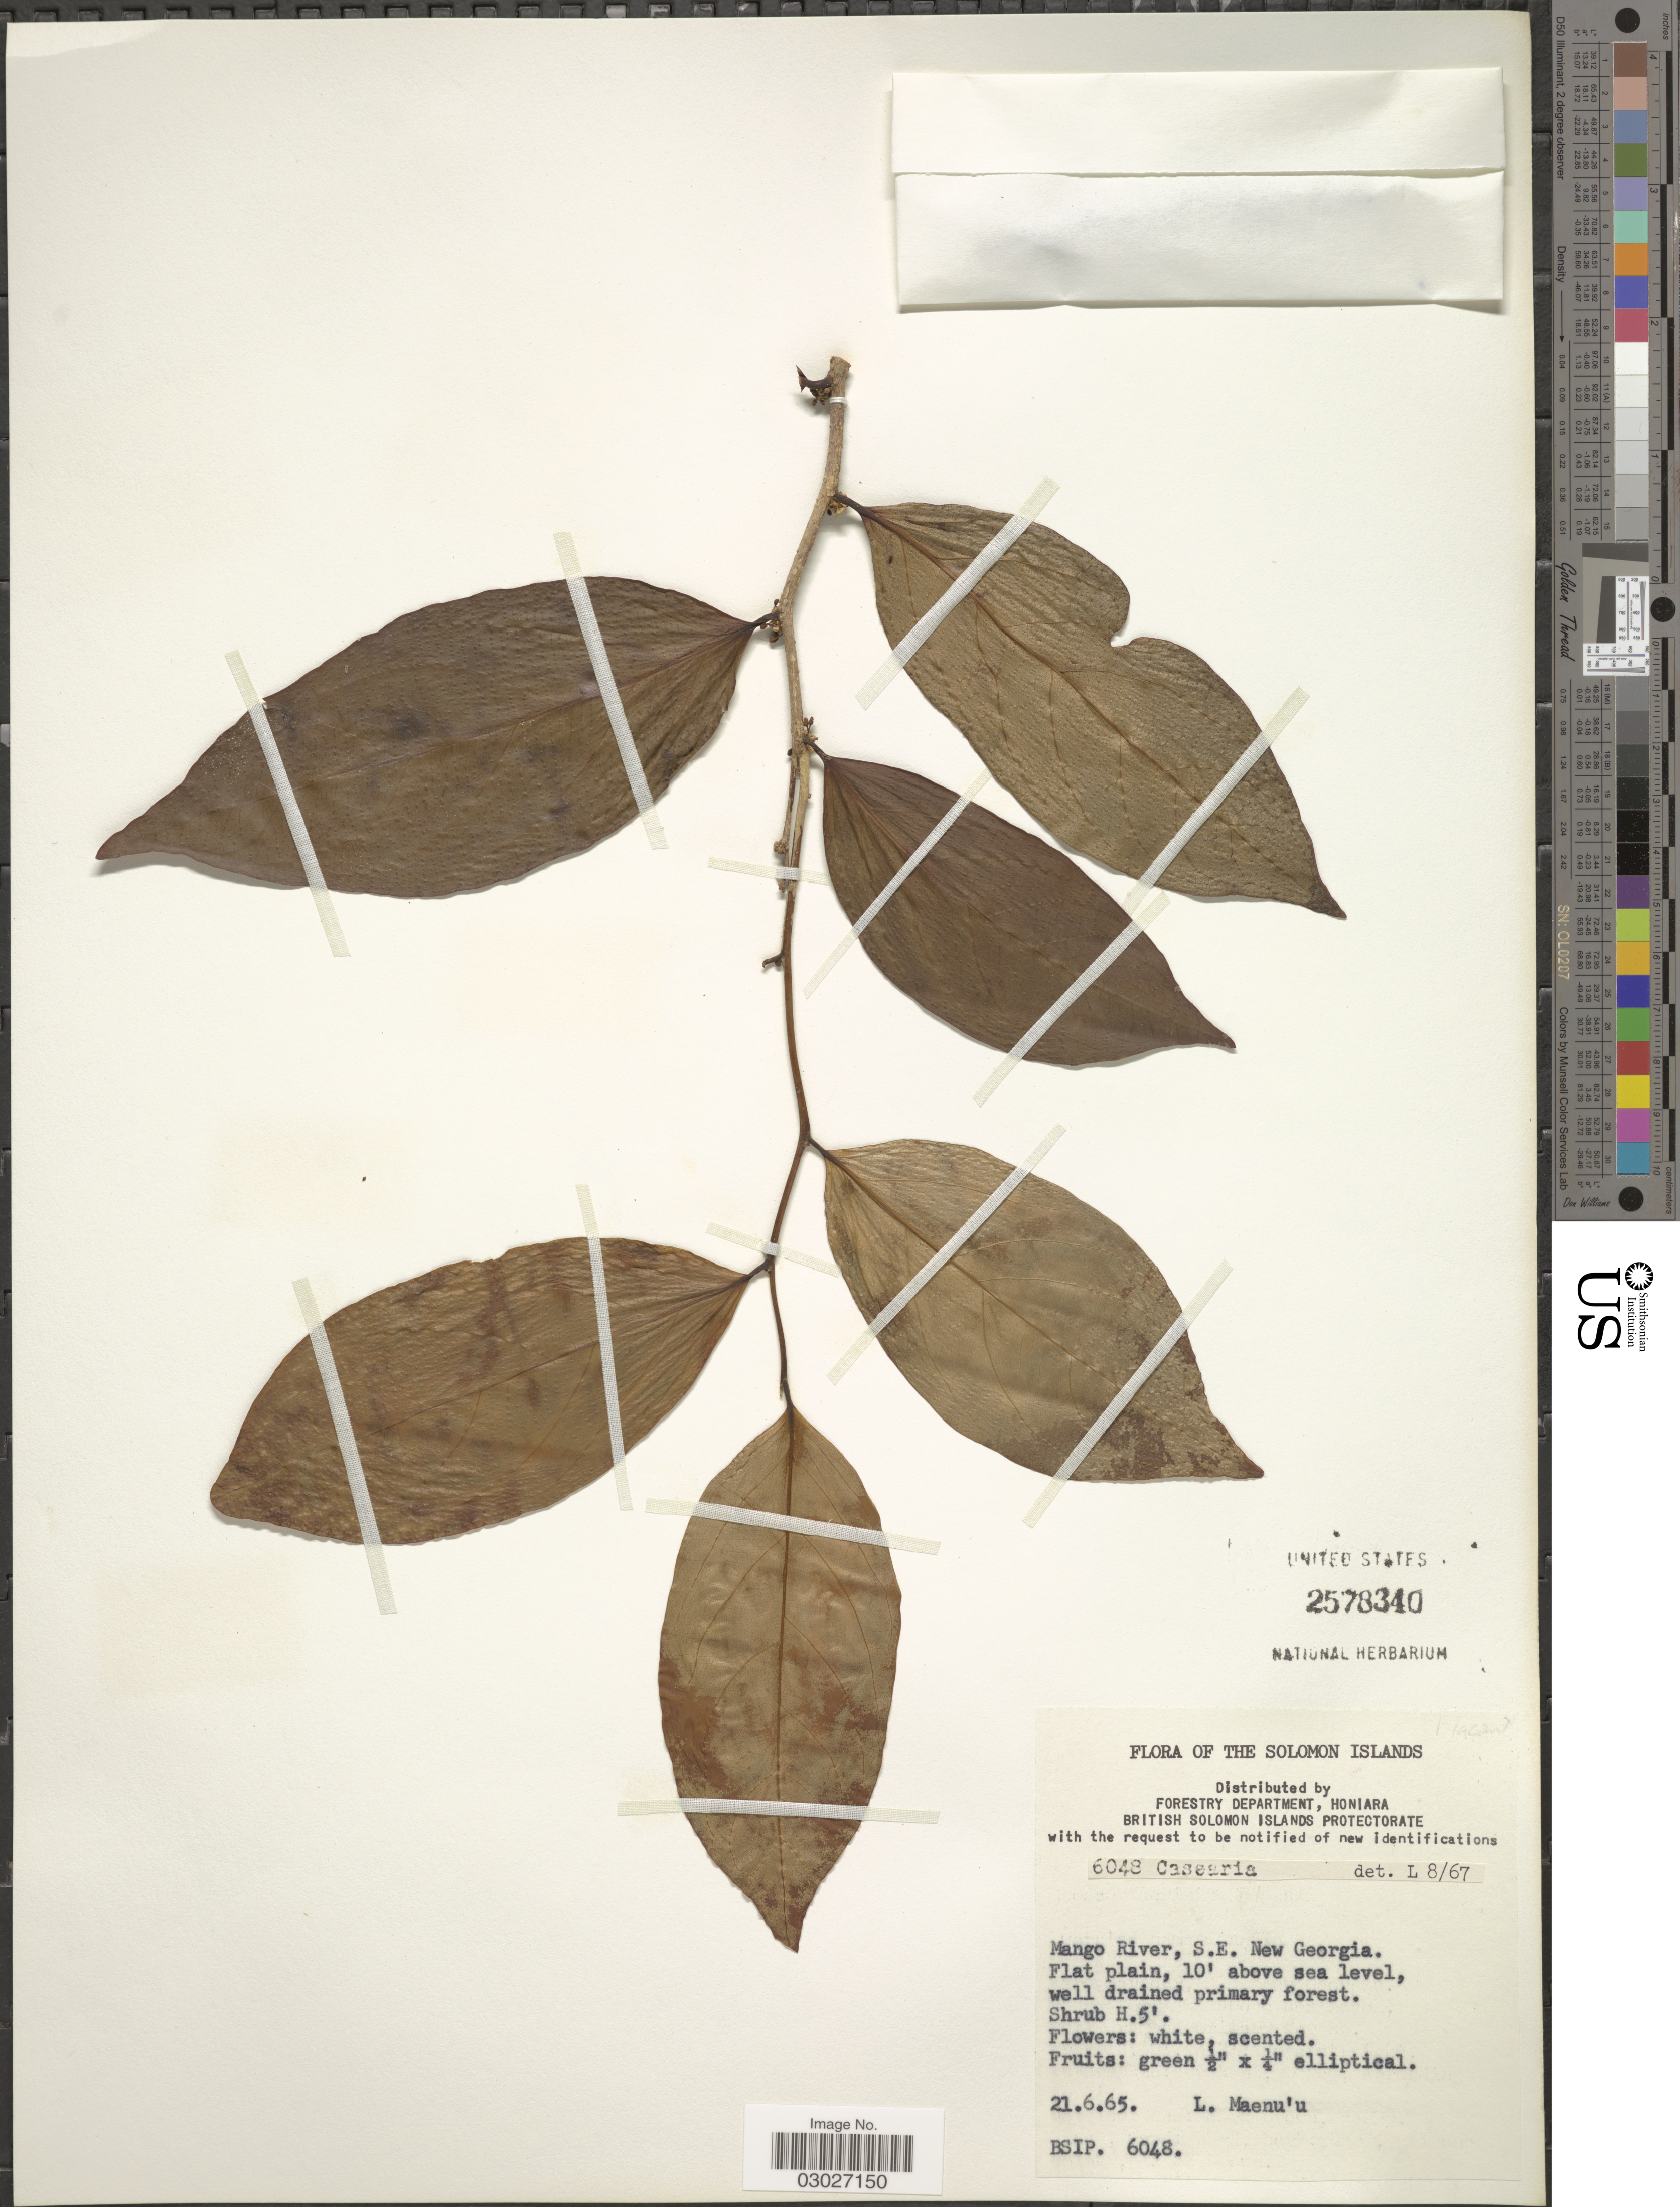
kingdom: Plantae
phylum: Tracheophyta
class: Magnoliopsida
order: Malpighiales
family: Salicaceae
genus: Casearia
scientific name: Casearia sp.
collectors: L. Maenu'u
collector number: BSIP6048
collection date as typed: Transcribed d/m/y: 21/6/65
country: Solomon Islands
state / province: Solomon Islands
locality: Mango River, S.E. New Georgia.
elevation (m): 3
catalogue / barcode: US 2578340